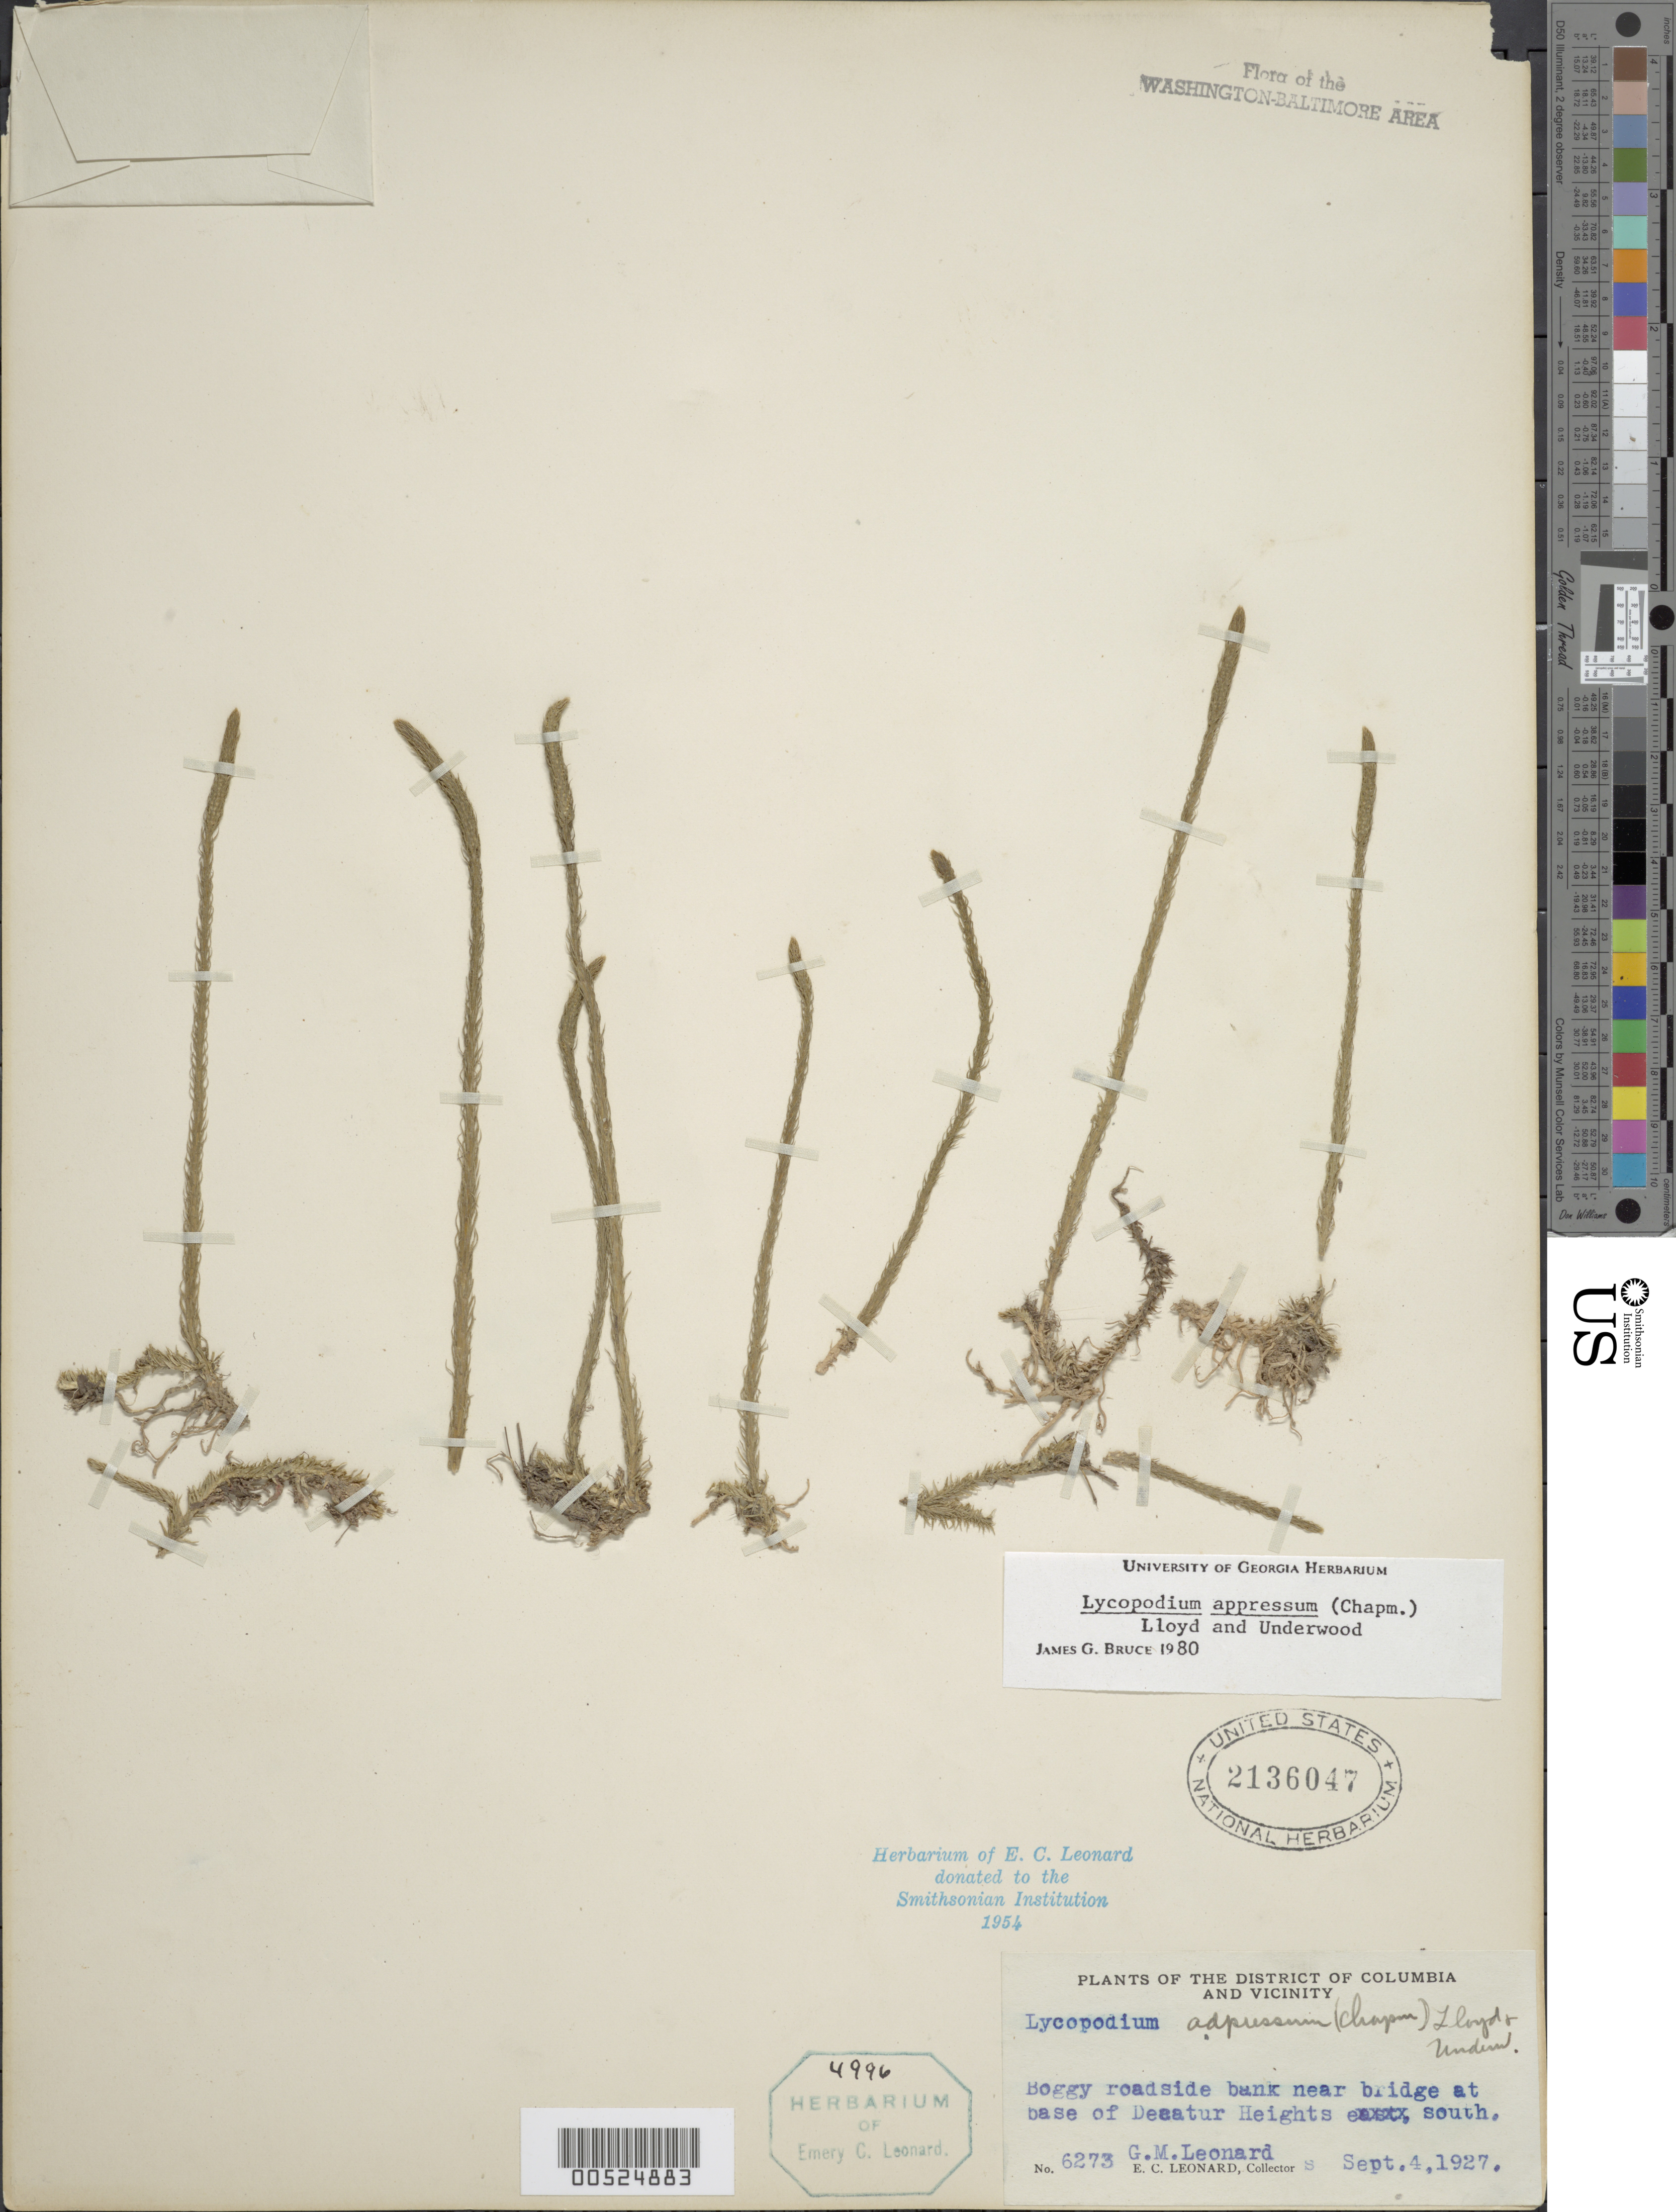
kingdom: Plantae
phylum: Tracheophyta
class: Lycopodiopsida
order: Lycopodiales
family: Lycopodiaceae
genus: Lycopodiella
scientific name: Lycopodiella appressa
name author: (Chapm.) Cranfill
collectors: E. C. Leonard & G. M. Leonard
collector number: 6273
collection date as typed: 04 Sep 1927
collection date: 1927-09-04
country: United States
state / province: District of Columbia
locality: Decatur Heights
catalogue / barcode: US 2136047